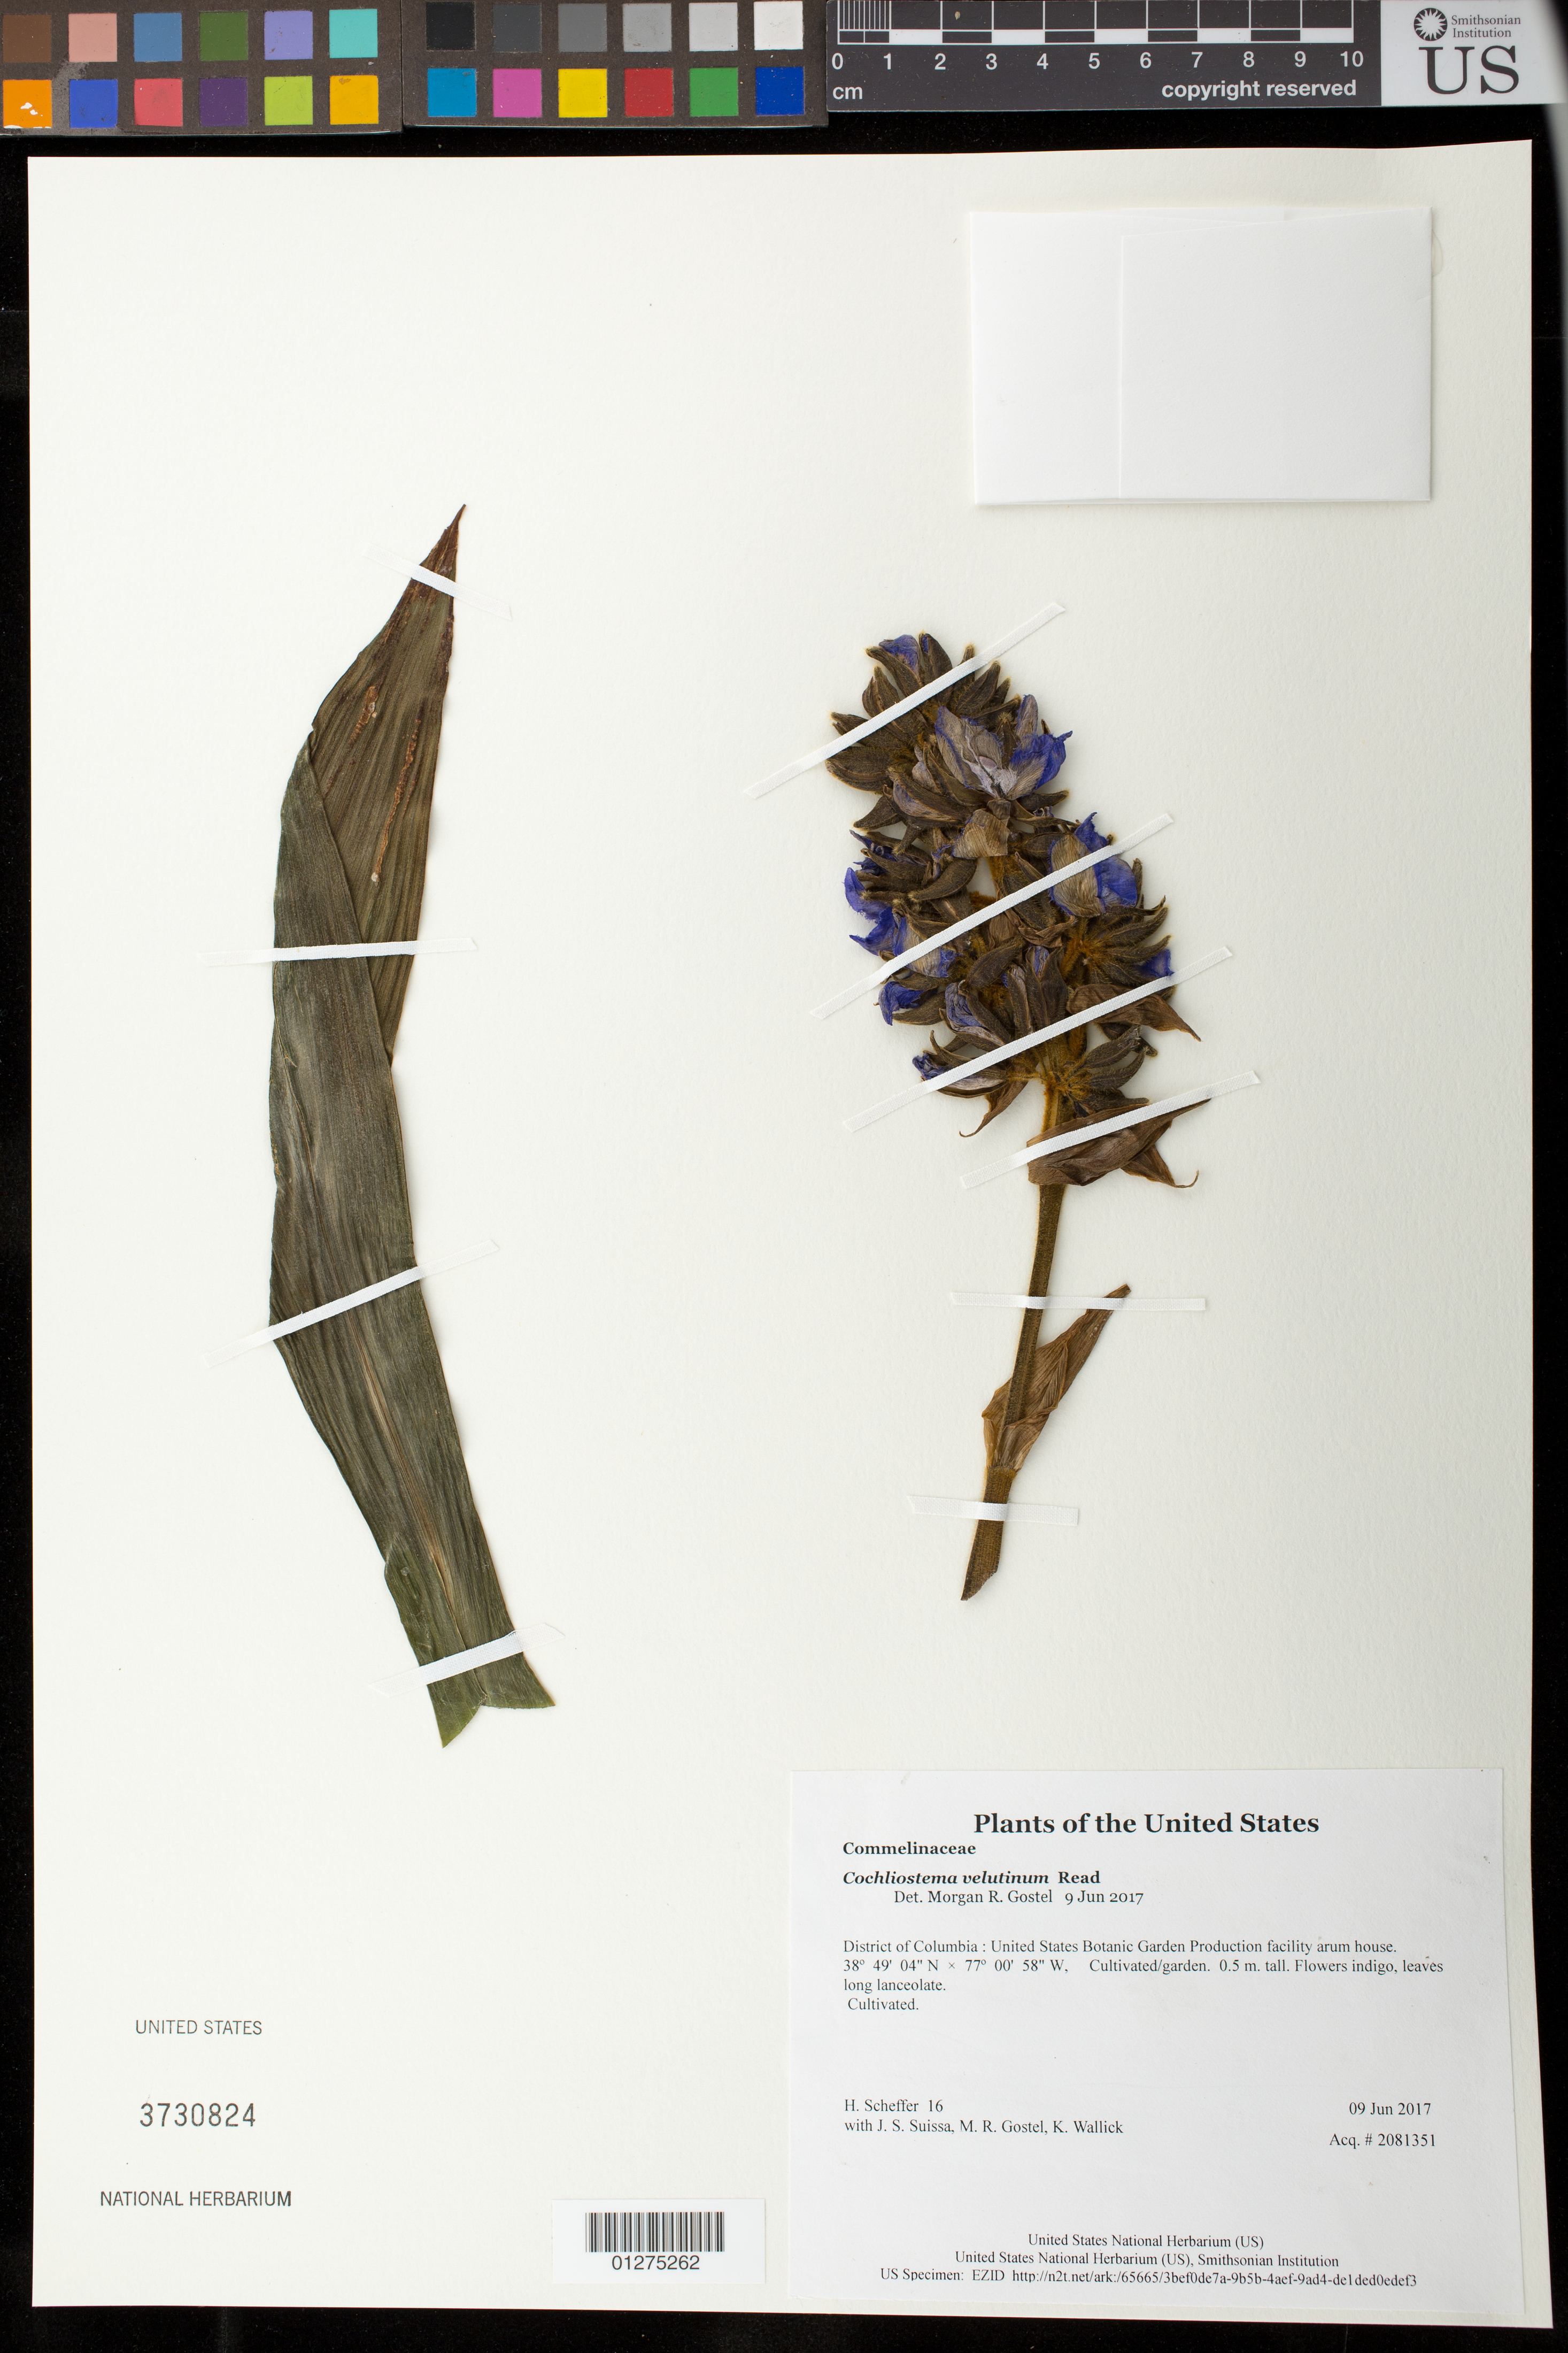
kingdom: Plantae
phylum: Tracheophyta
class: Liliopsida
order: Commelinales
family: Commelinaceae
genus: Cochliostema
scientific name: Cochliostema velutinum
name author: Read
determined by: Gostel, M. R.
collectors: H. Scheffer, J. S. Suissa, M. R. Gostel & K. Wallick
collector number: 16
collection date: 2017-06-09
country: United States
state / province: District of Columbia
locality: United States Botanic Garden Production facility arum house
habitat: Cultivated/garden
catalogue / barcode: US 3730824